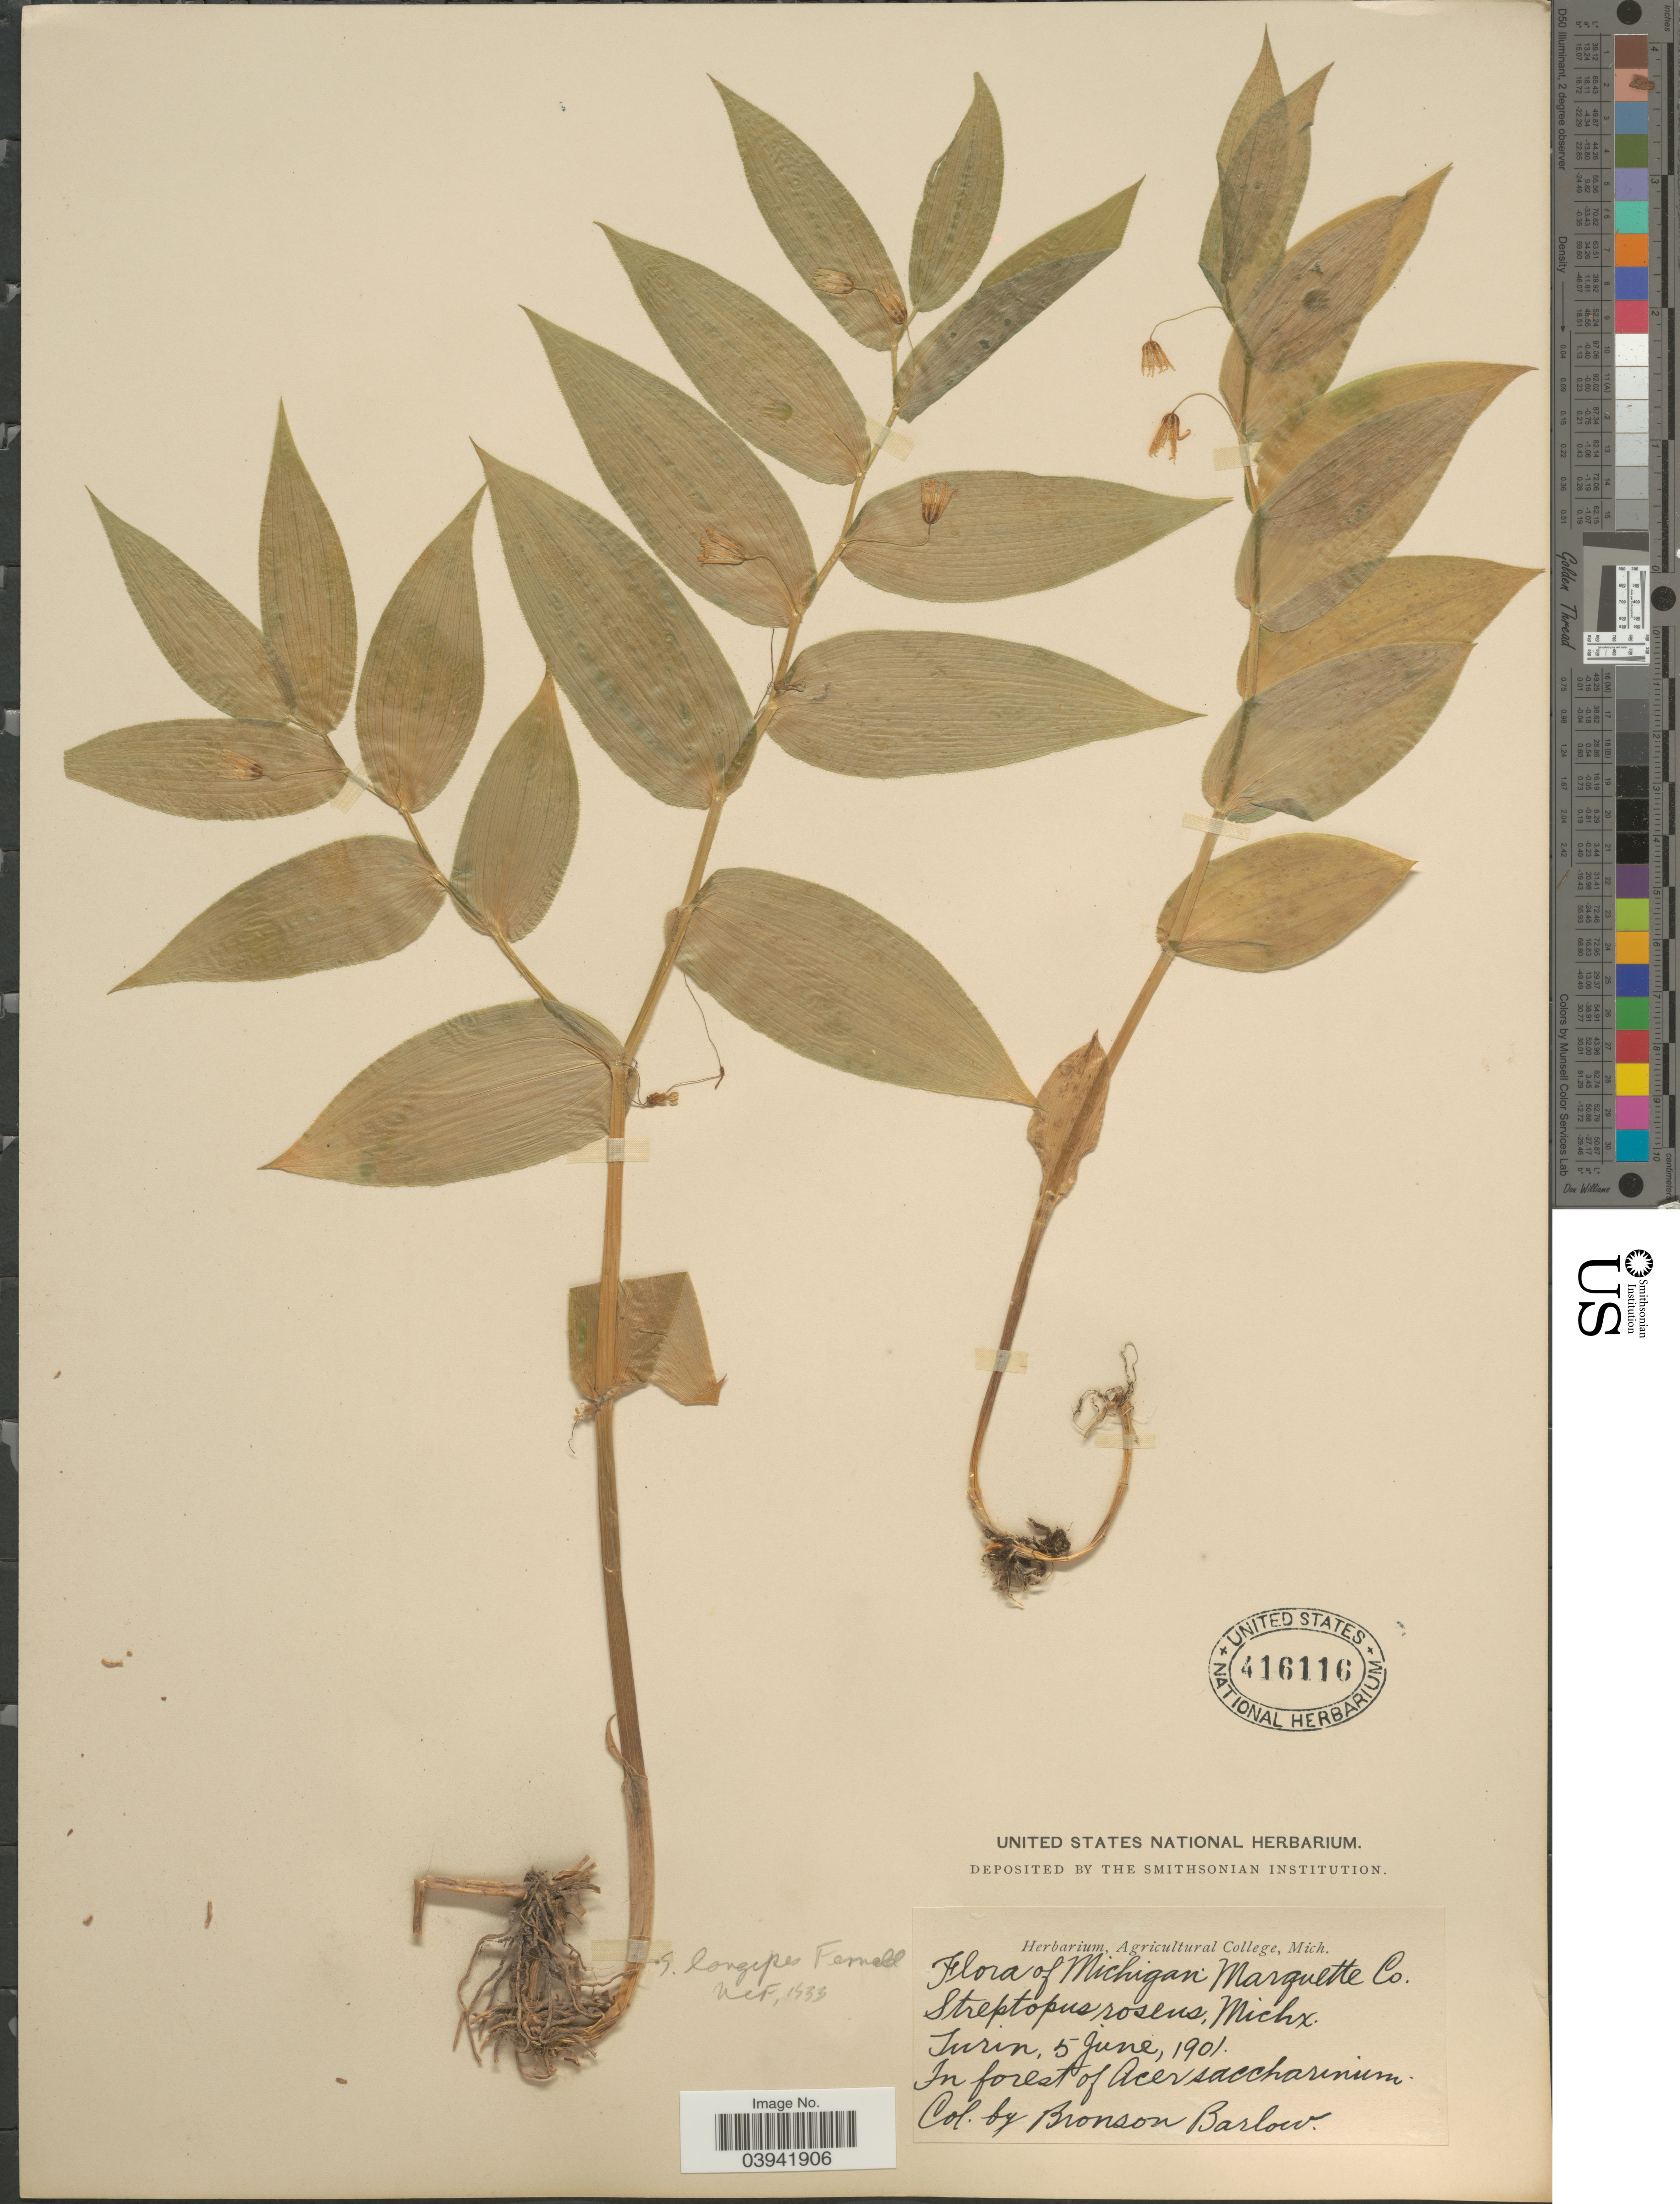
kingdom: Plantae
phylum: Tracheophyta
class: Liliopsida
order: Liliales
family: Liliaceae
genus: Streptopus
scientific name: Streptopus roseus var. longipes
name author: (Fernald) Fassett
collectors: Barlow, B.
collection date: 1901-06-05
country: United States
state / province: Michigan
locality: Marquette Co. Turin.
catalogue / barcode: US 416116